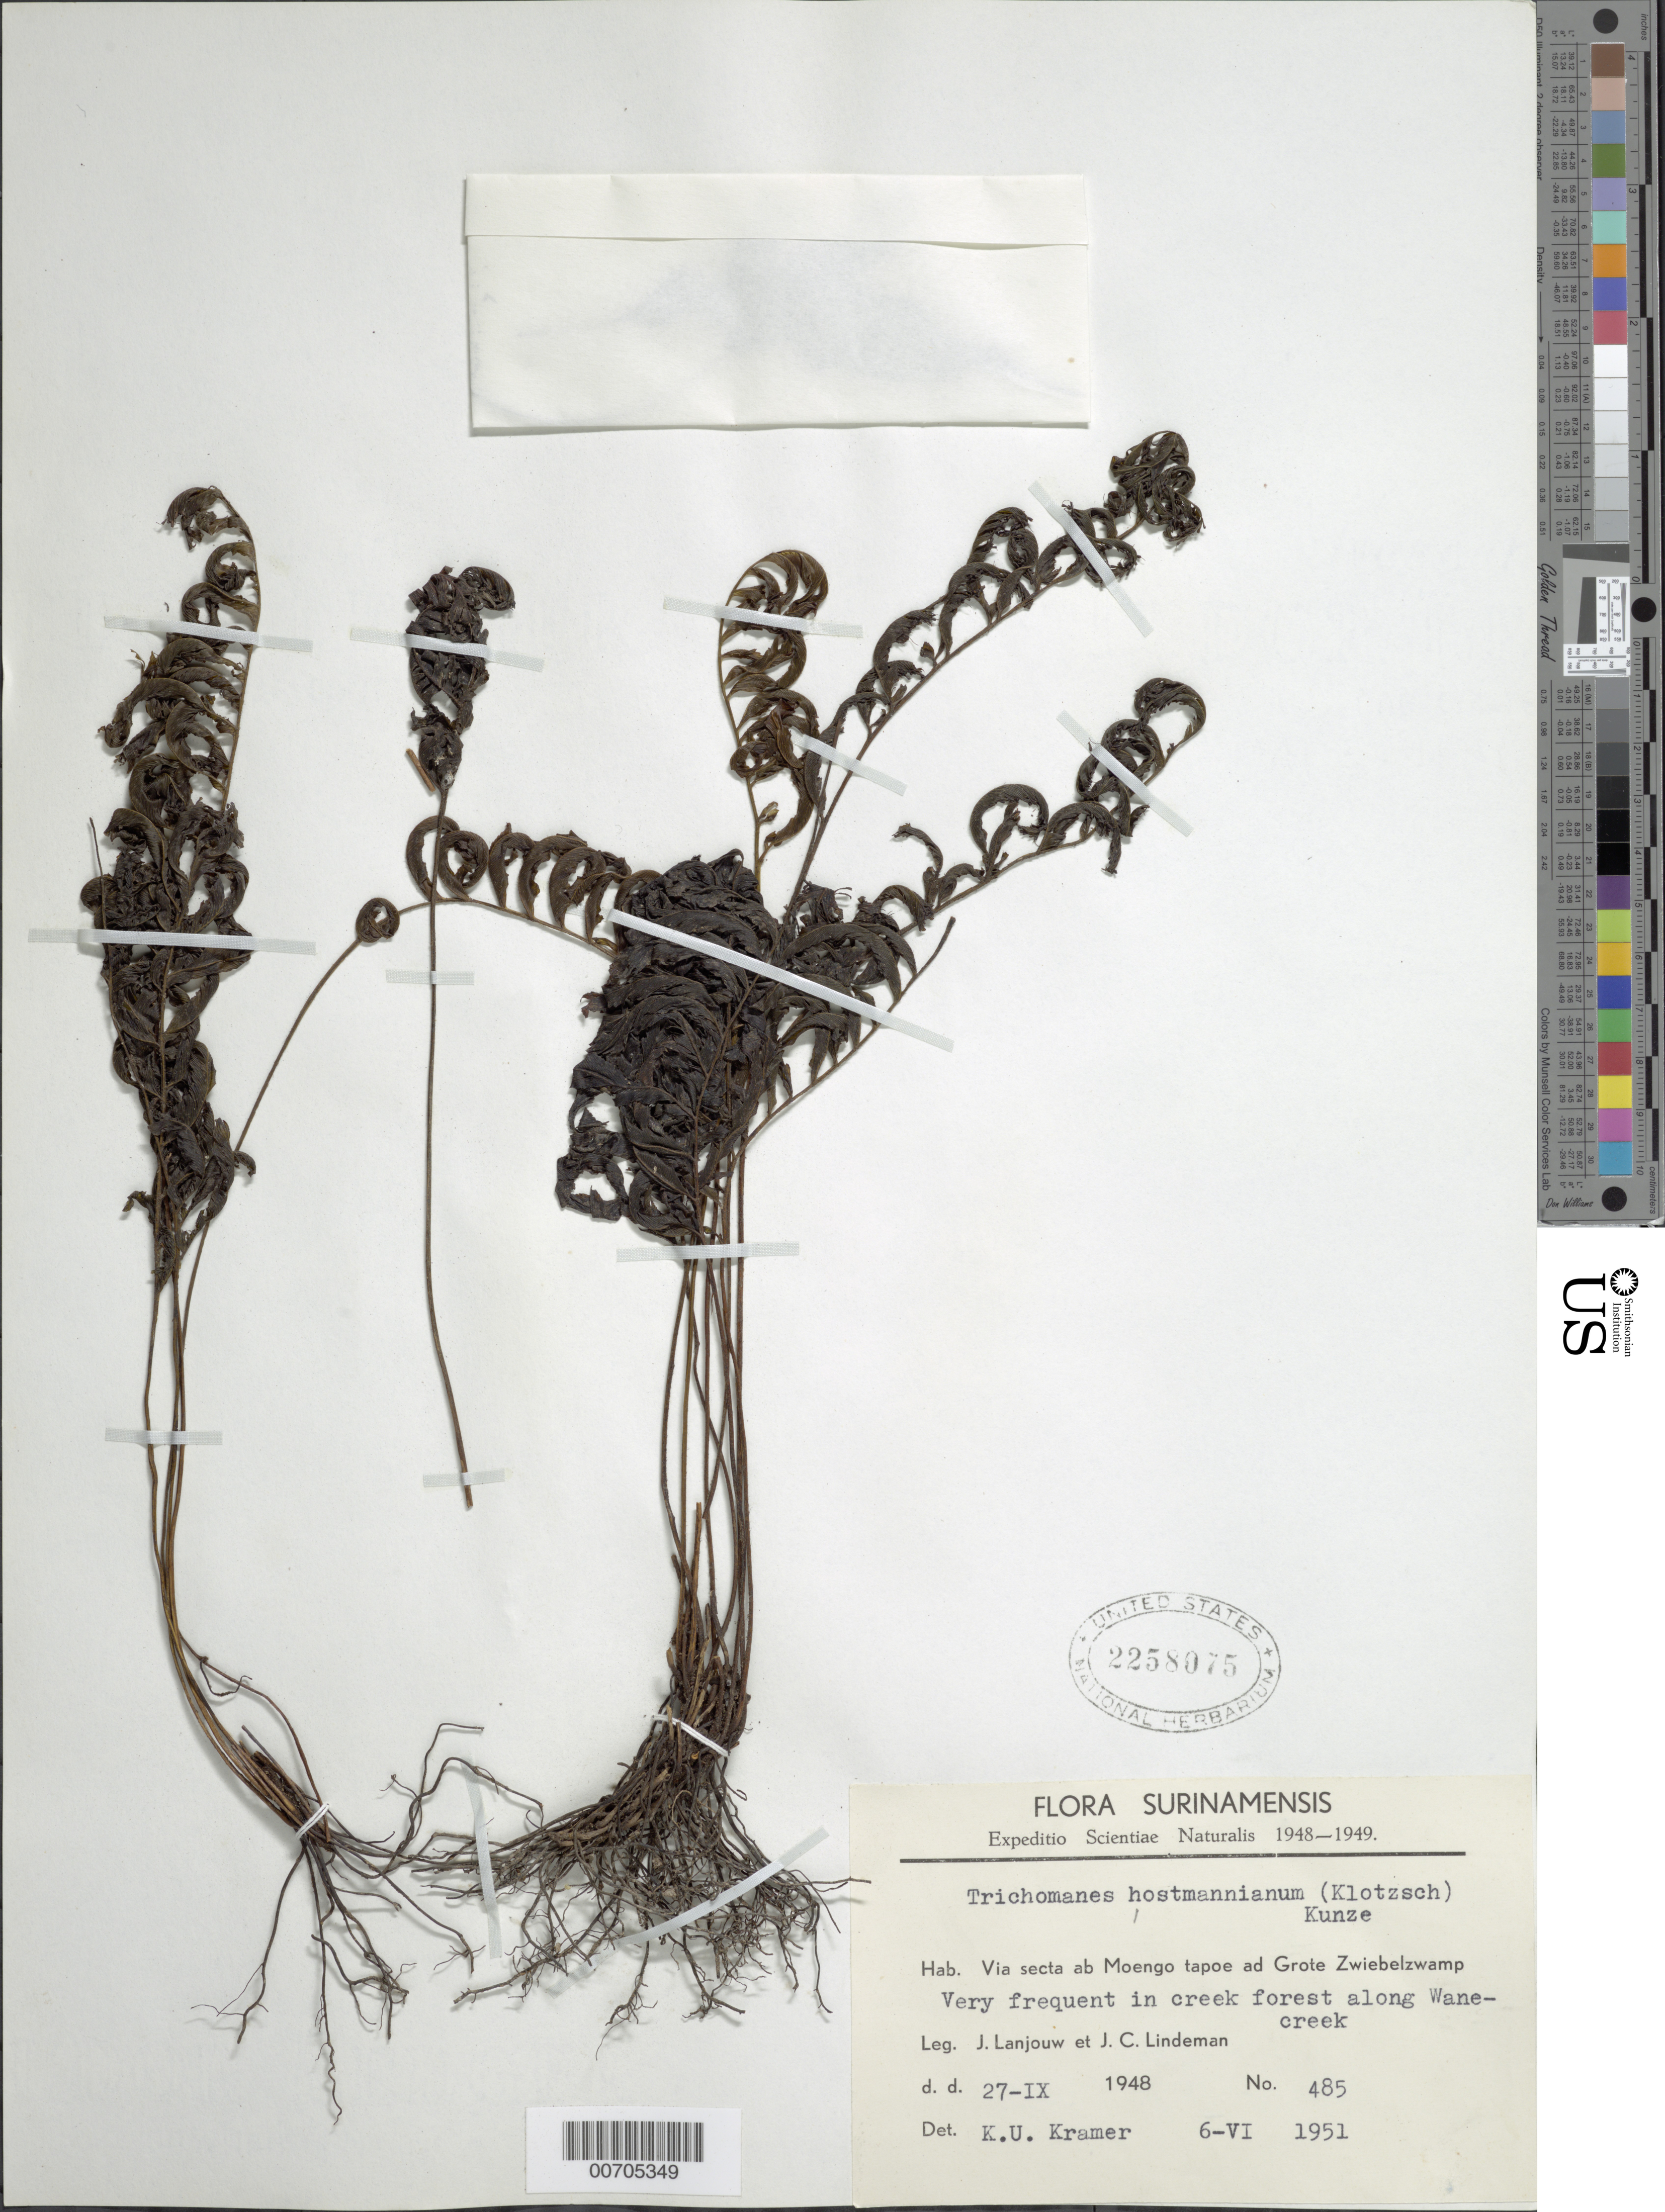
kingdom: Plantae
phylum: Tracheophyta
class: Polypodiopsida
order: Hymenophyllales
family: Hymenophyllaceae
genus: Trichomanes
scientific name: Trichomanes hostmannianum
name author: (Klotzsch) Kunze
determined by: Kramer, K. U.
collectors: J. Lanjouw & J. C. Lindeman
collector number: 48 485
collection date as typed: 27-Sep-48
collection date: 1948-09-27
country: Suriname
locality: Moengo Tapoe to Grote Zwiebelzwamp; Wane creek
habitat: Creek forest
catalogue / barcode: US 2258075